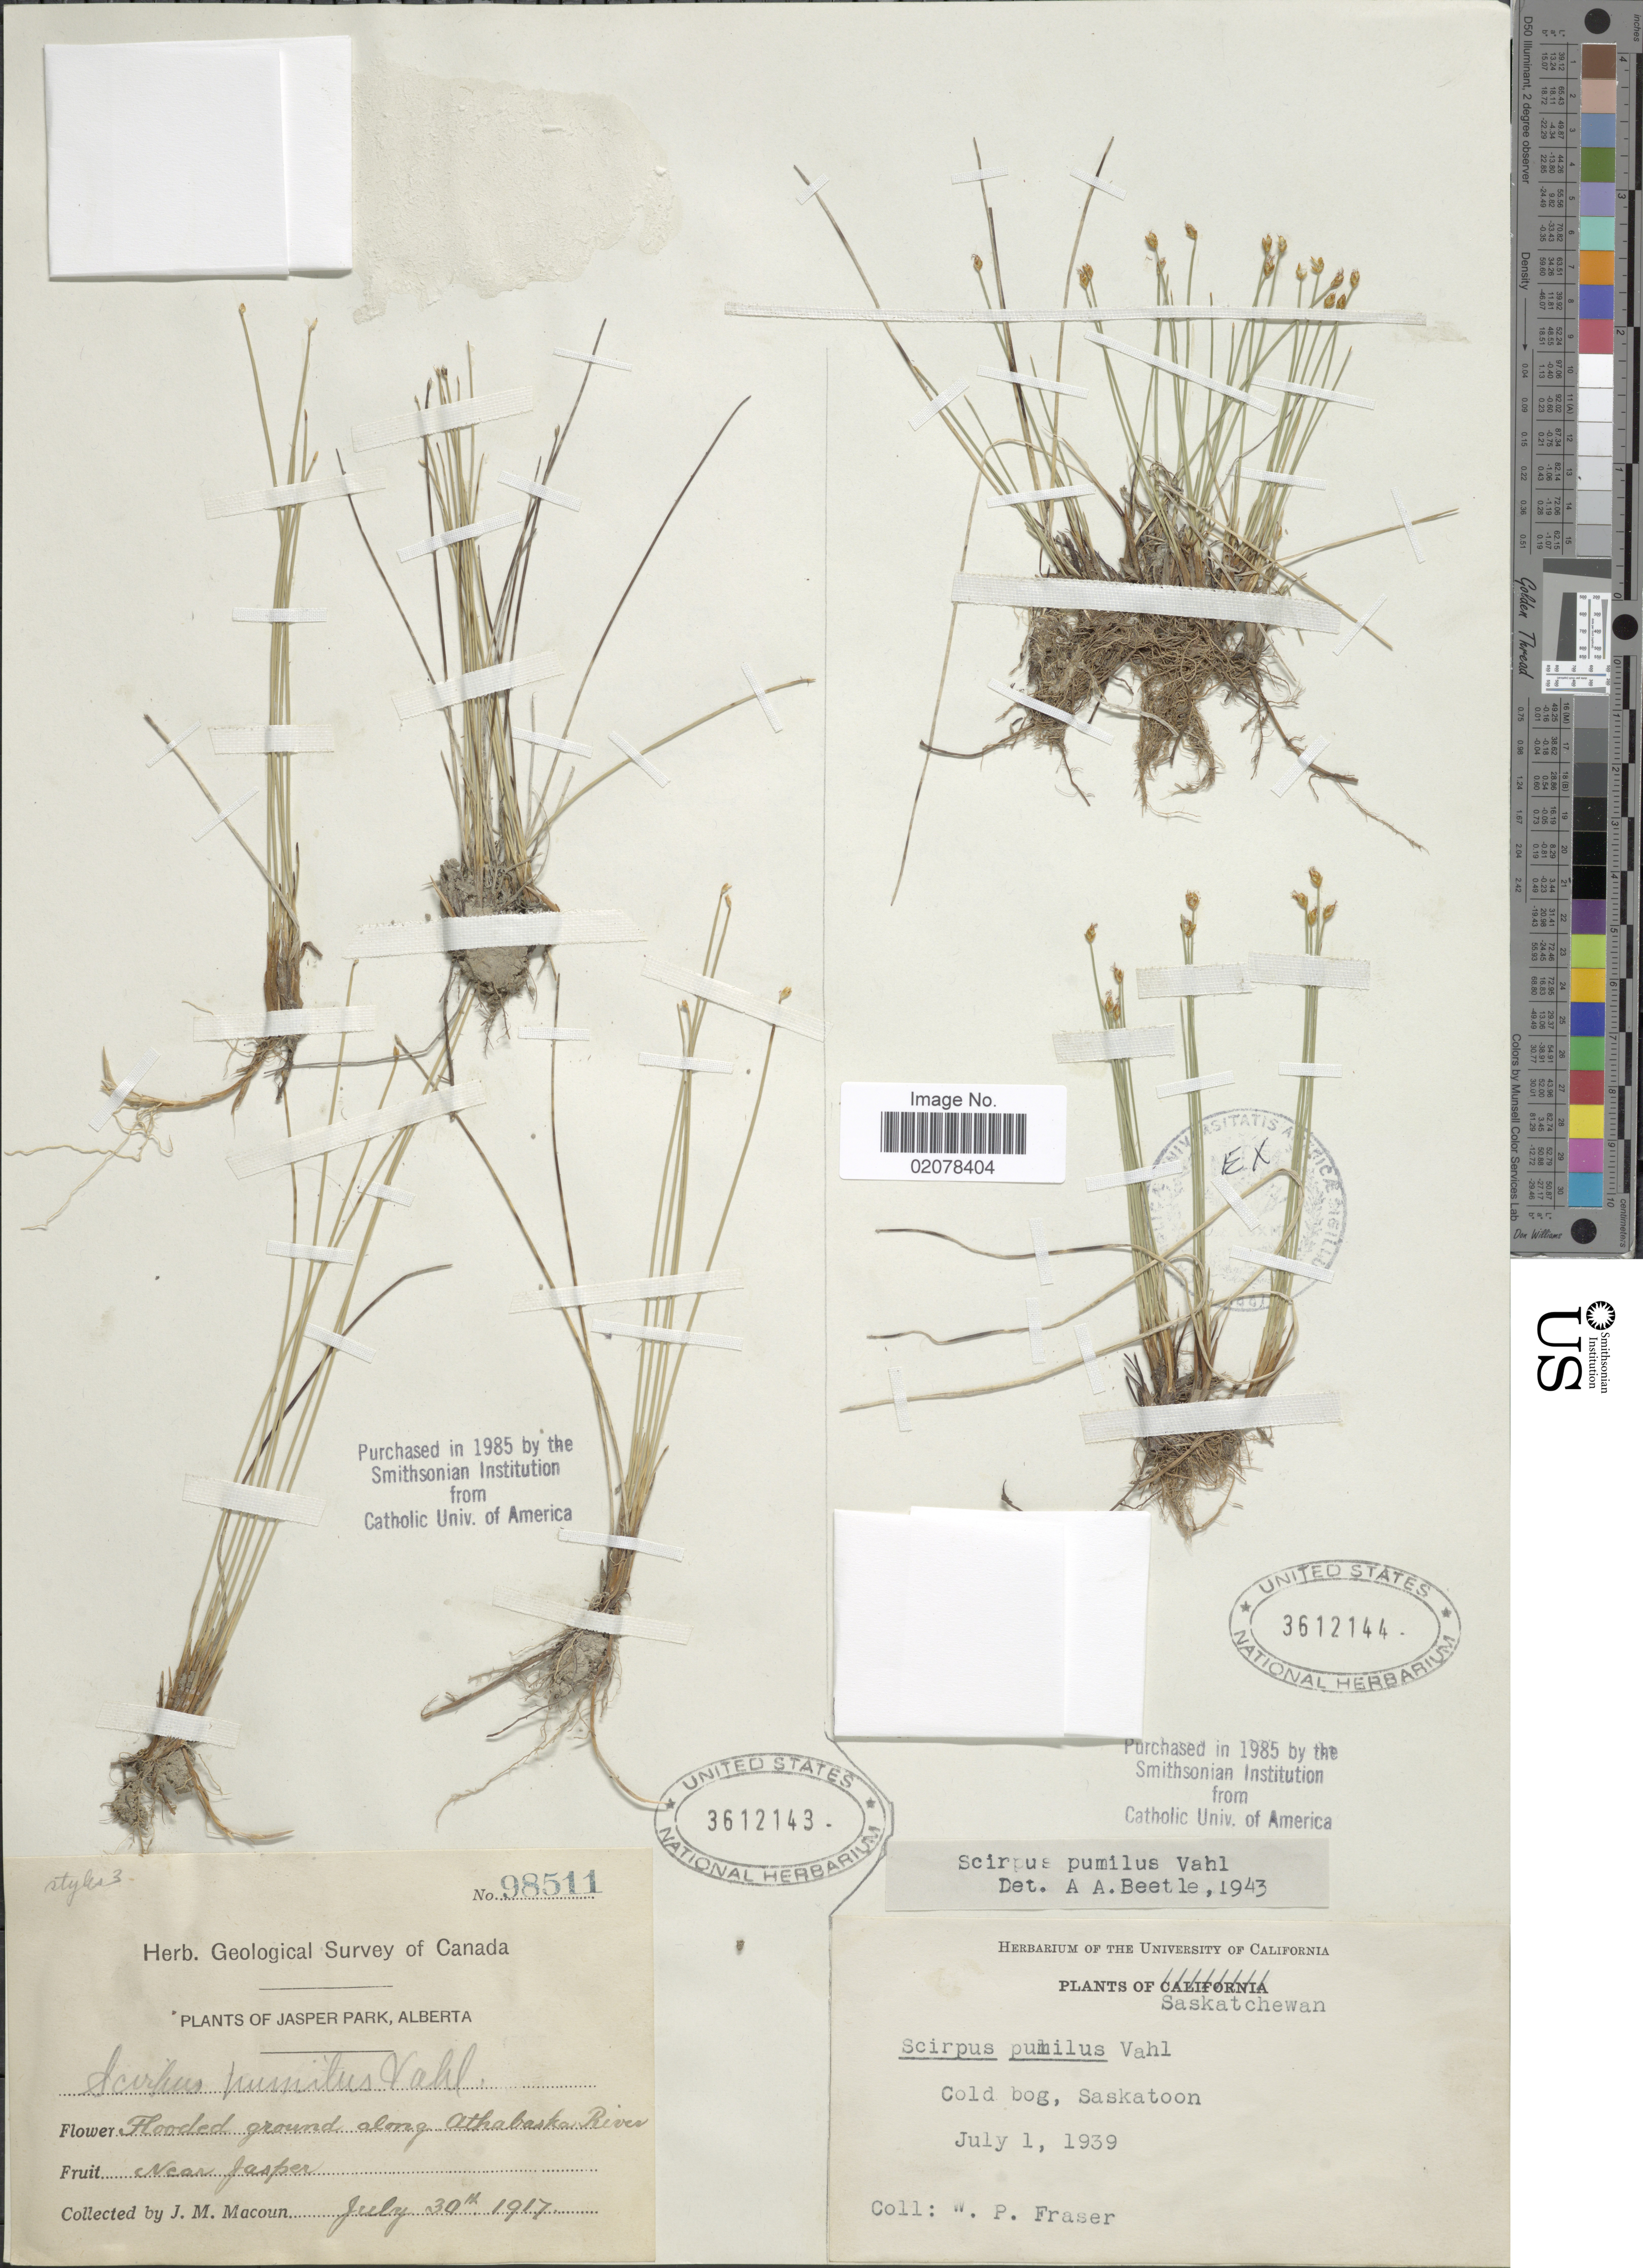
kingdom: Plantae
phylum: Tracheophyta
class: Liliopsida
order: Poales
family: Cyperaceae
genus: Trichophorum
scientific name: Trichophorum pumilum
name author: (Vahl) Schinz & Thell.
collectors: J. M. Macoun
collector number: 98511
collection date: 1917-07-30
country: Canada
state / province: Alberta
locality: Jasper Park, flooded ground along Athabska River, near Jasper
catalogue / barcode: US 3612143